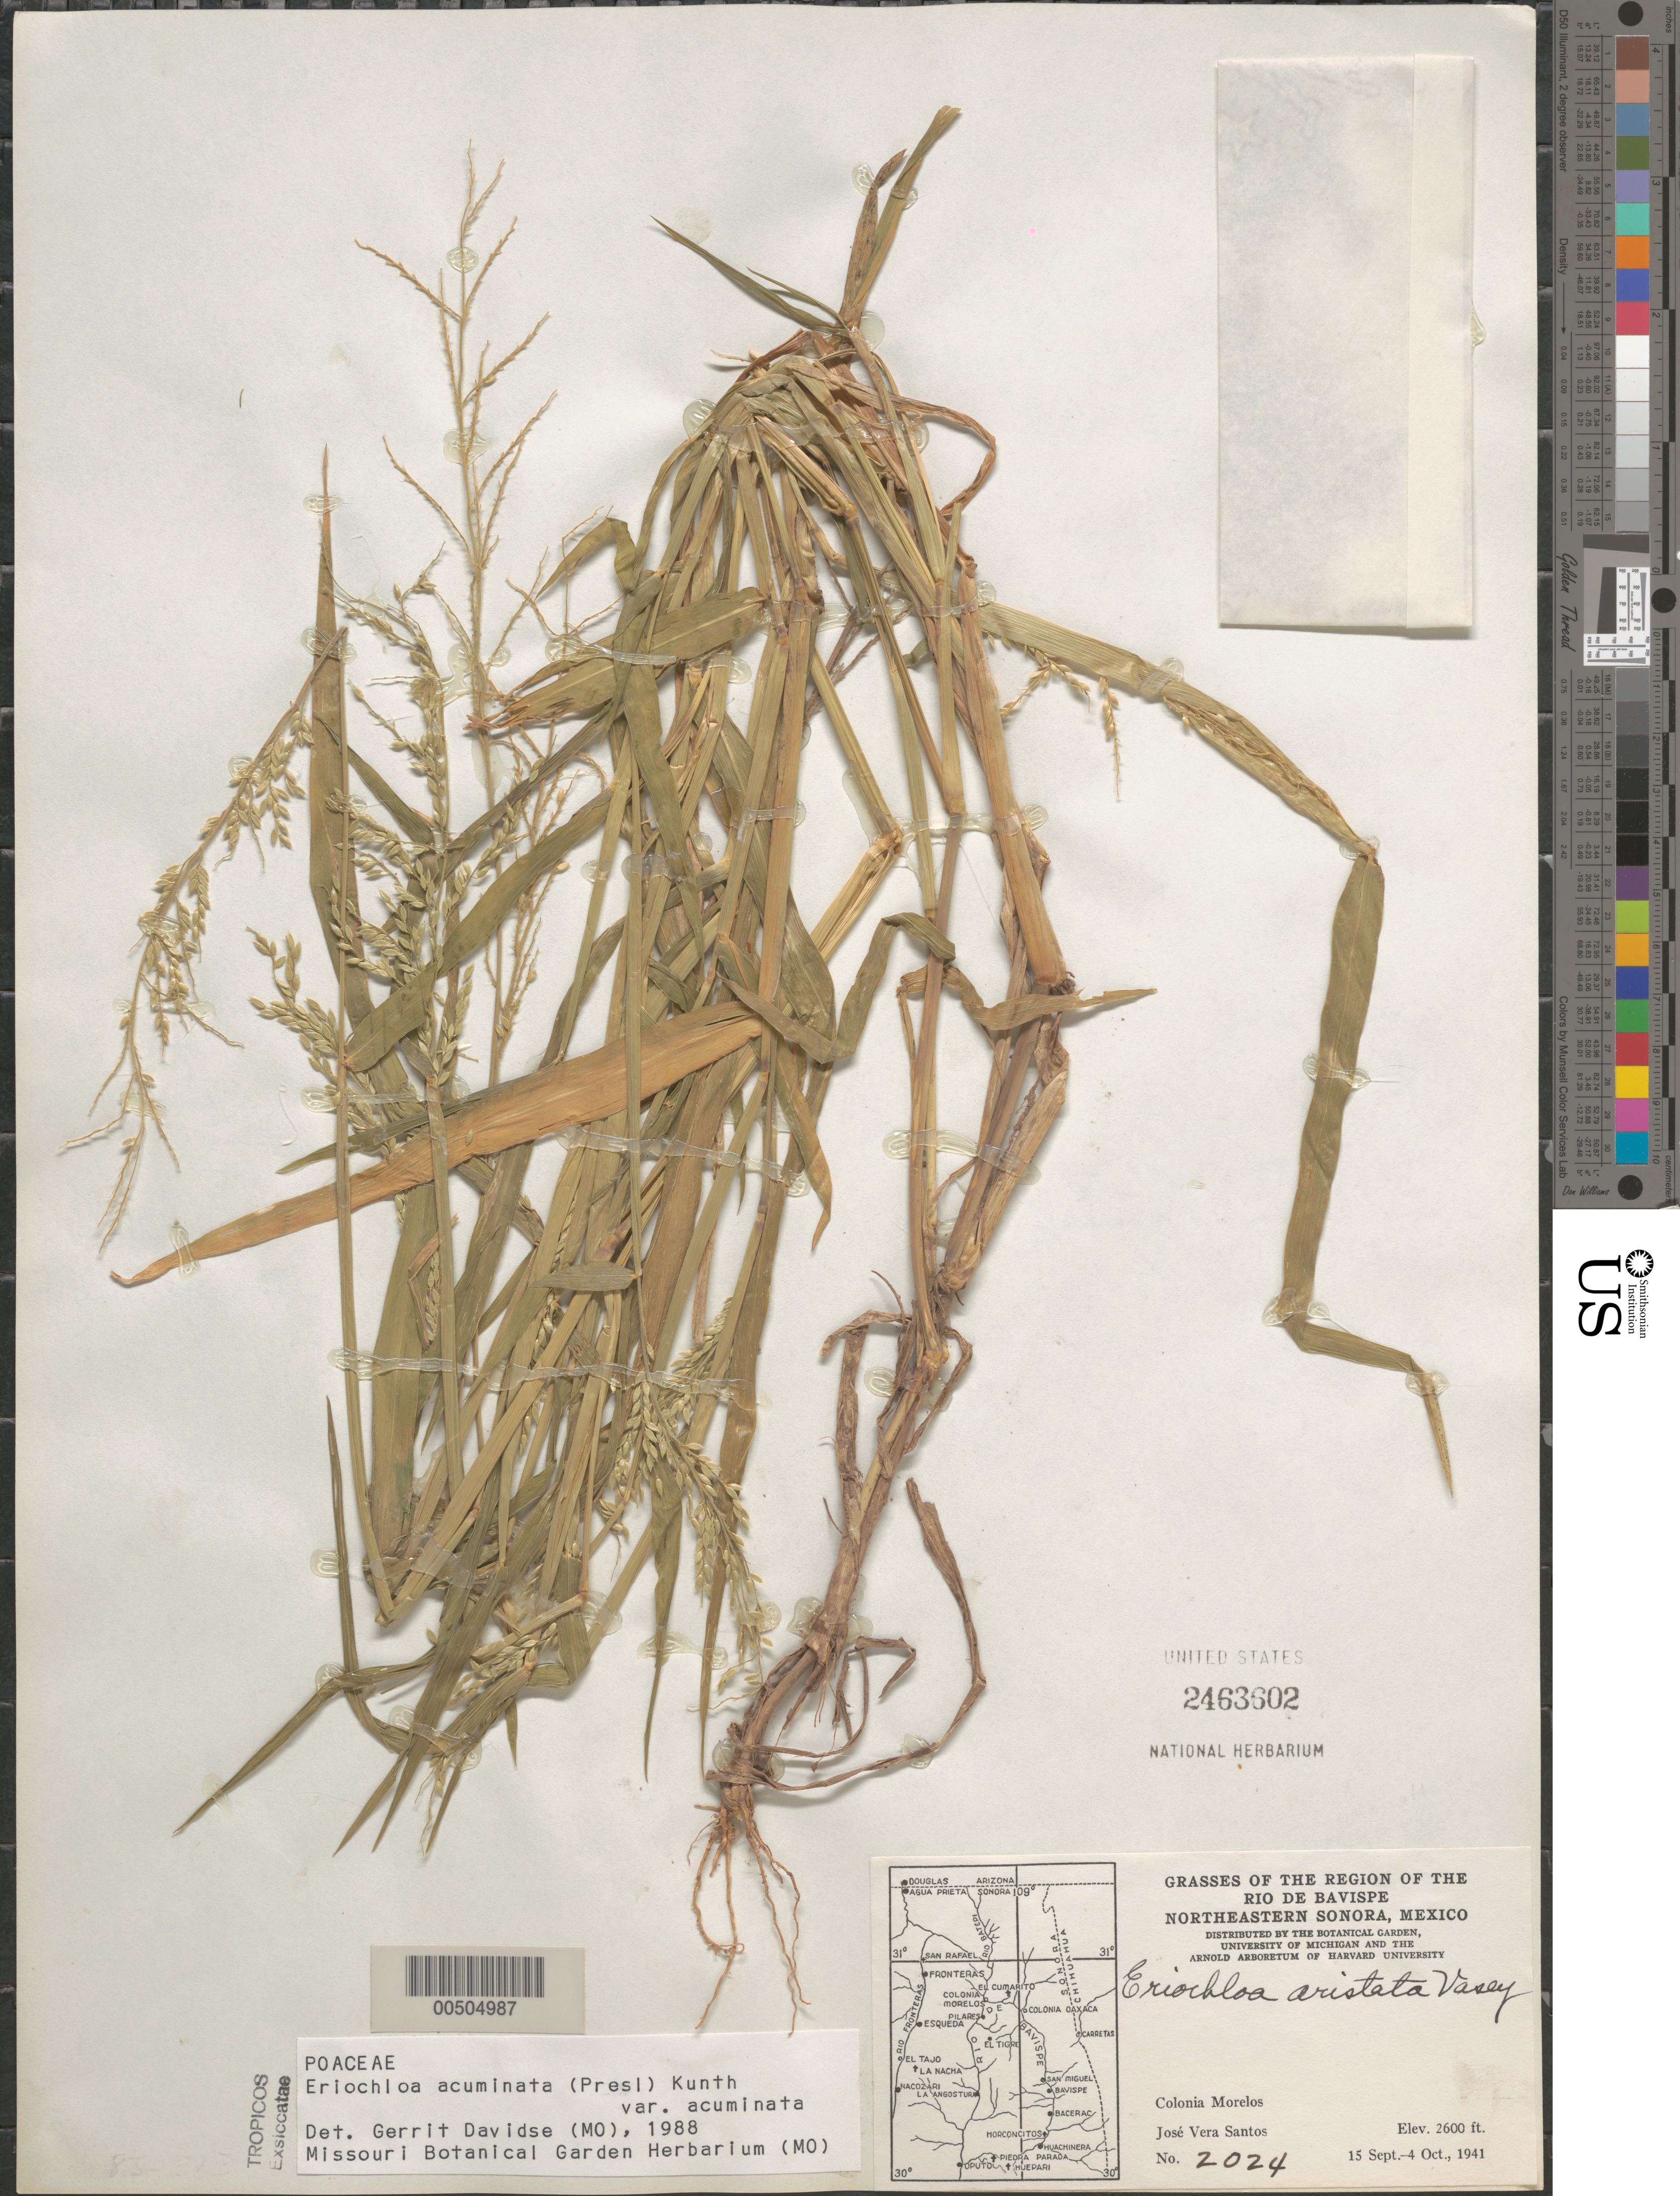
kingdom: Plantae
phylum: Tracheophyta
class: Liliopsida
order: Poales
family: Poaceae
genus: Eriochloa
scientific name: Eriochloa acuminata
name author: (J. Presl) Kunth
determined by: Davidse, Gerrit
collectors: J. V. Santos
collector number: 2024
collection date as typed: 15 Sep 1941 to 4 Oct 1941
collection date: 1941-09-15/1941-10-04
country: Mexico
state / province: Sonora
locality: Region of the Rio de Bavispe, NE Sonora, Colonia Morelos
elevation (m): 792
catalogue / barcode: US 2463602